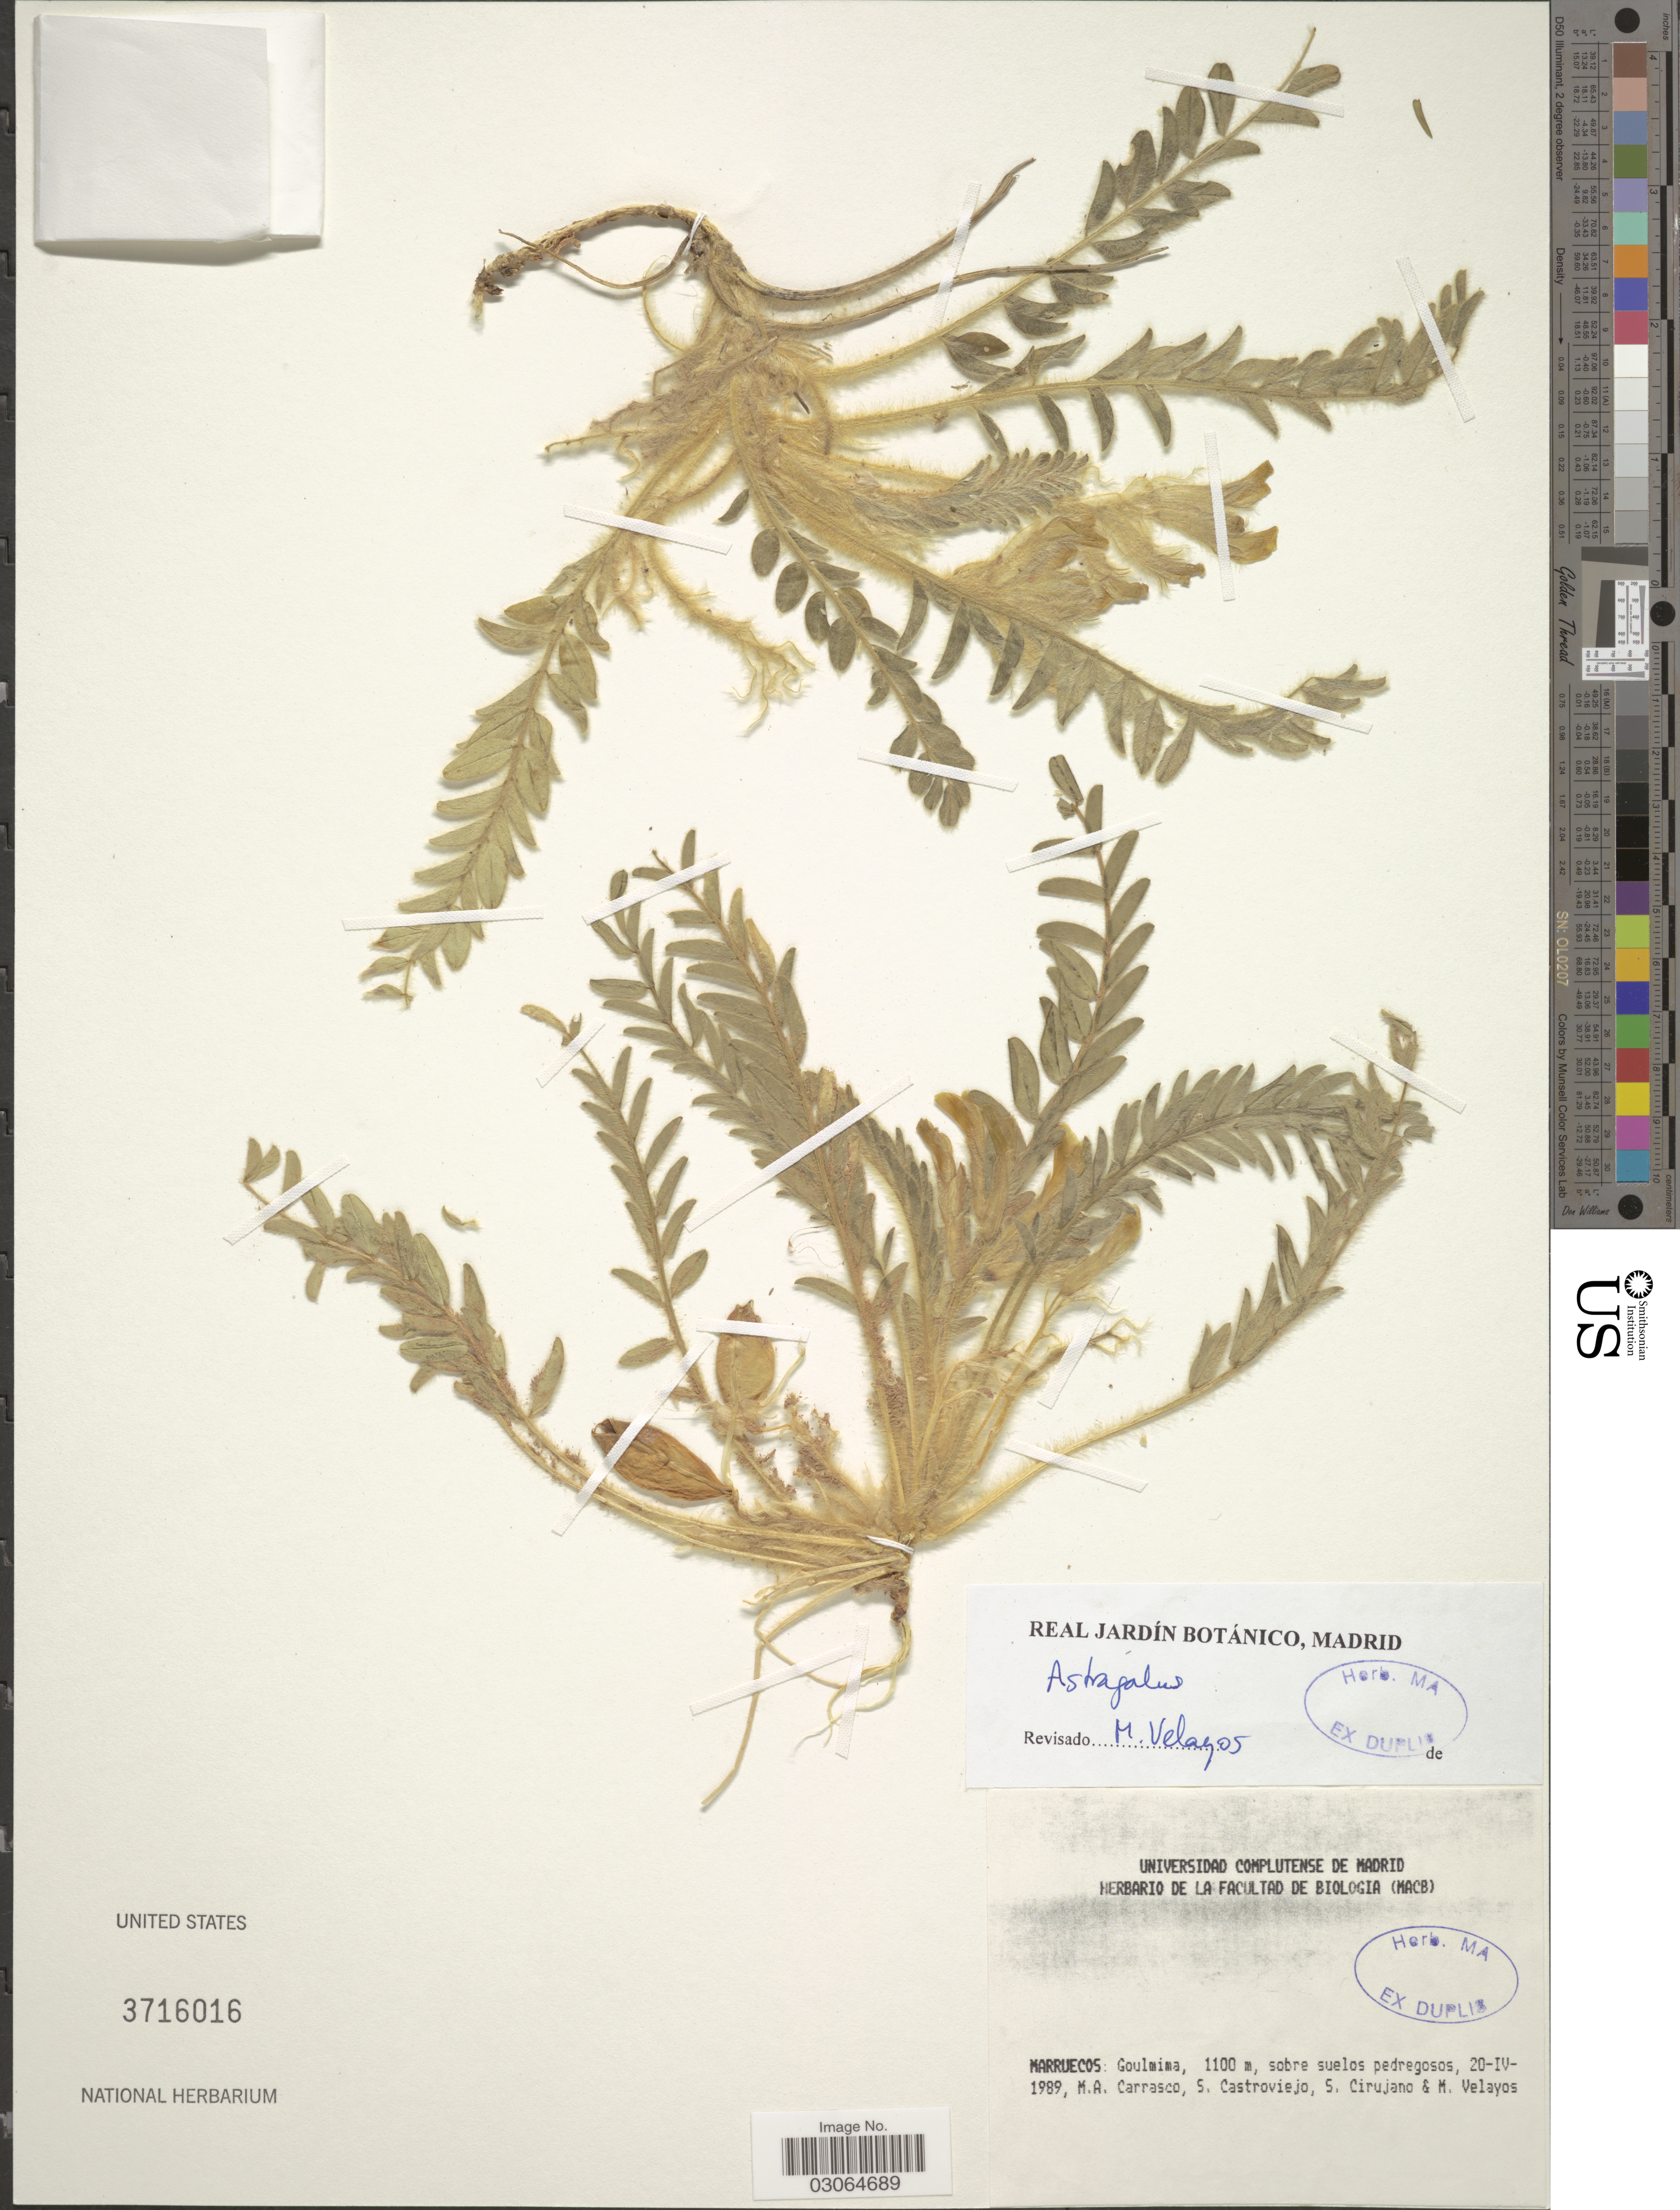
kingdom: Plantae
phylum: Tracheophyta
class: Magnoliopsida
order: Fabales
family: Fabaceae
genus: Astragalus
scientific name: Astragalus sp.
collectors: M. A. Carrasco, S. Castroviejo, S. Cirujano & M. Velayos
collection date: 1989-04-20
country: Spain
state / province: Madrid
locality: Marruecos: Goulmina.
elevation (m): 1100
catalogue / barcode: US 3716016